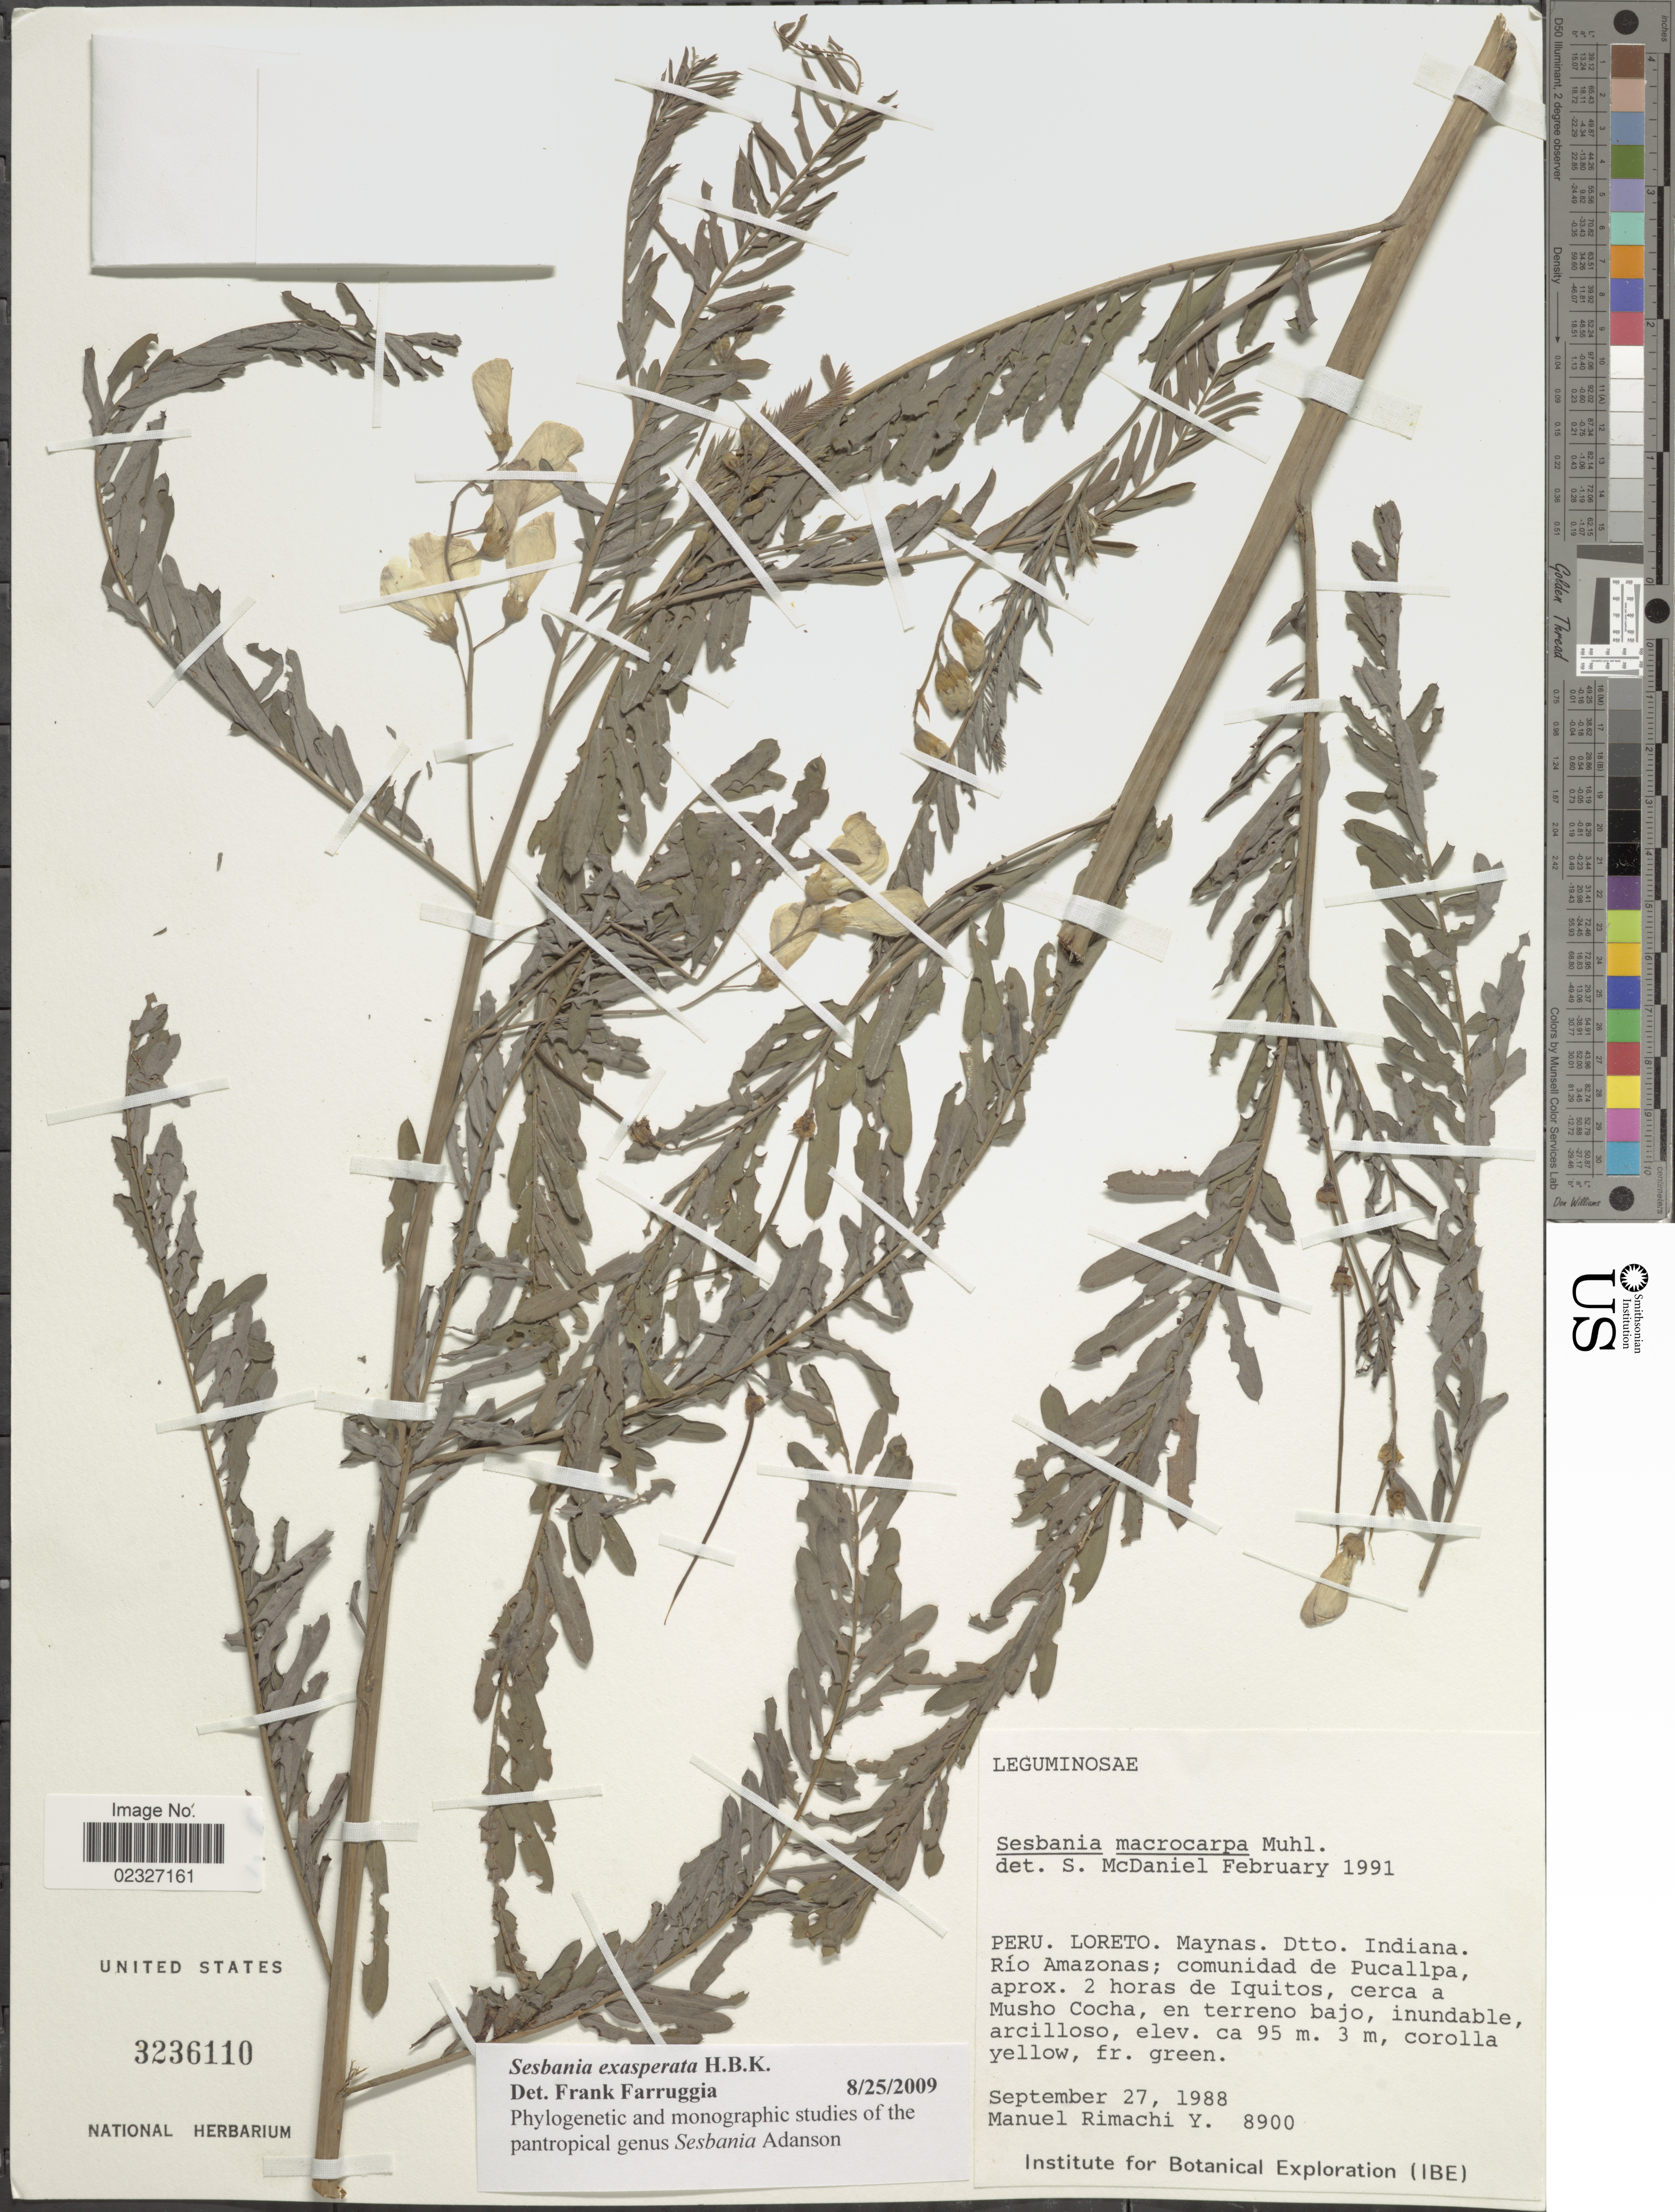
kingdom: Plantae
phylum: Tracheophyta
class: Magnoliopsida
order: Fabales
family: Fabaceae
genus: Sesbania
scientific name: Sesbania exasperata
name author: Kunth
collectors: M. Rimachi Y.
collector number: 8900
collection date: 1988-09-27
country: Peru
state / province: Loreto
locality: Maynas Dtto Indiana Río Amazona; comunidad de Pucalpa, aprox. 2 horas de Iquitos, cerca a Musho Cocha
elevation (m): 95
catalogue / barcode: US 3236110